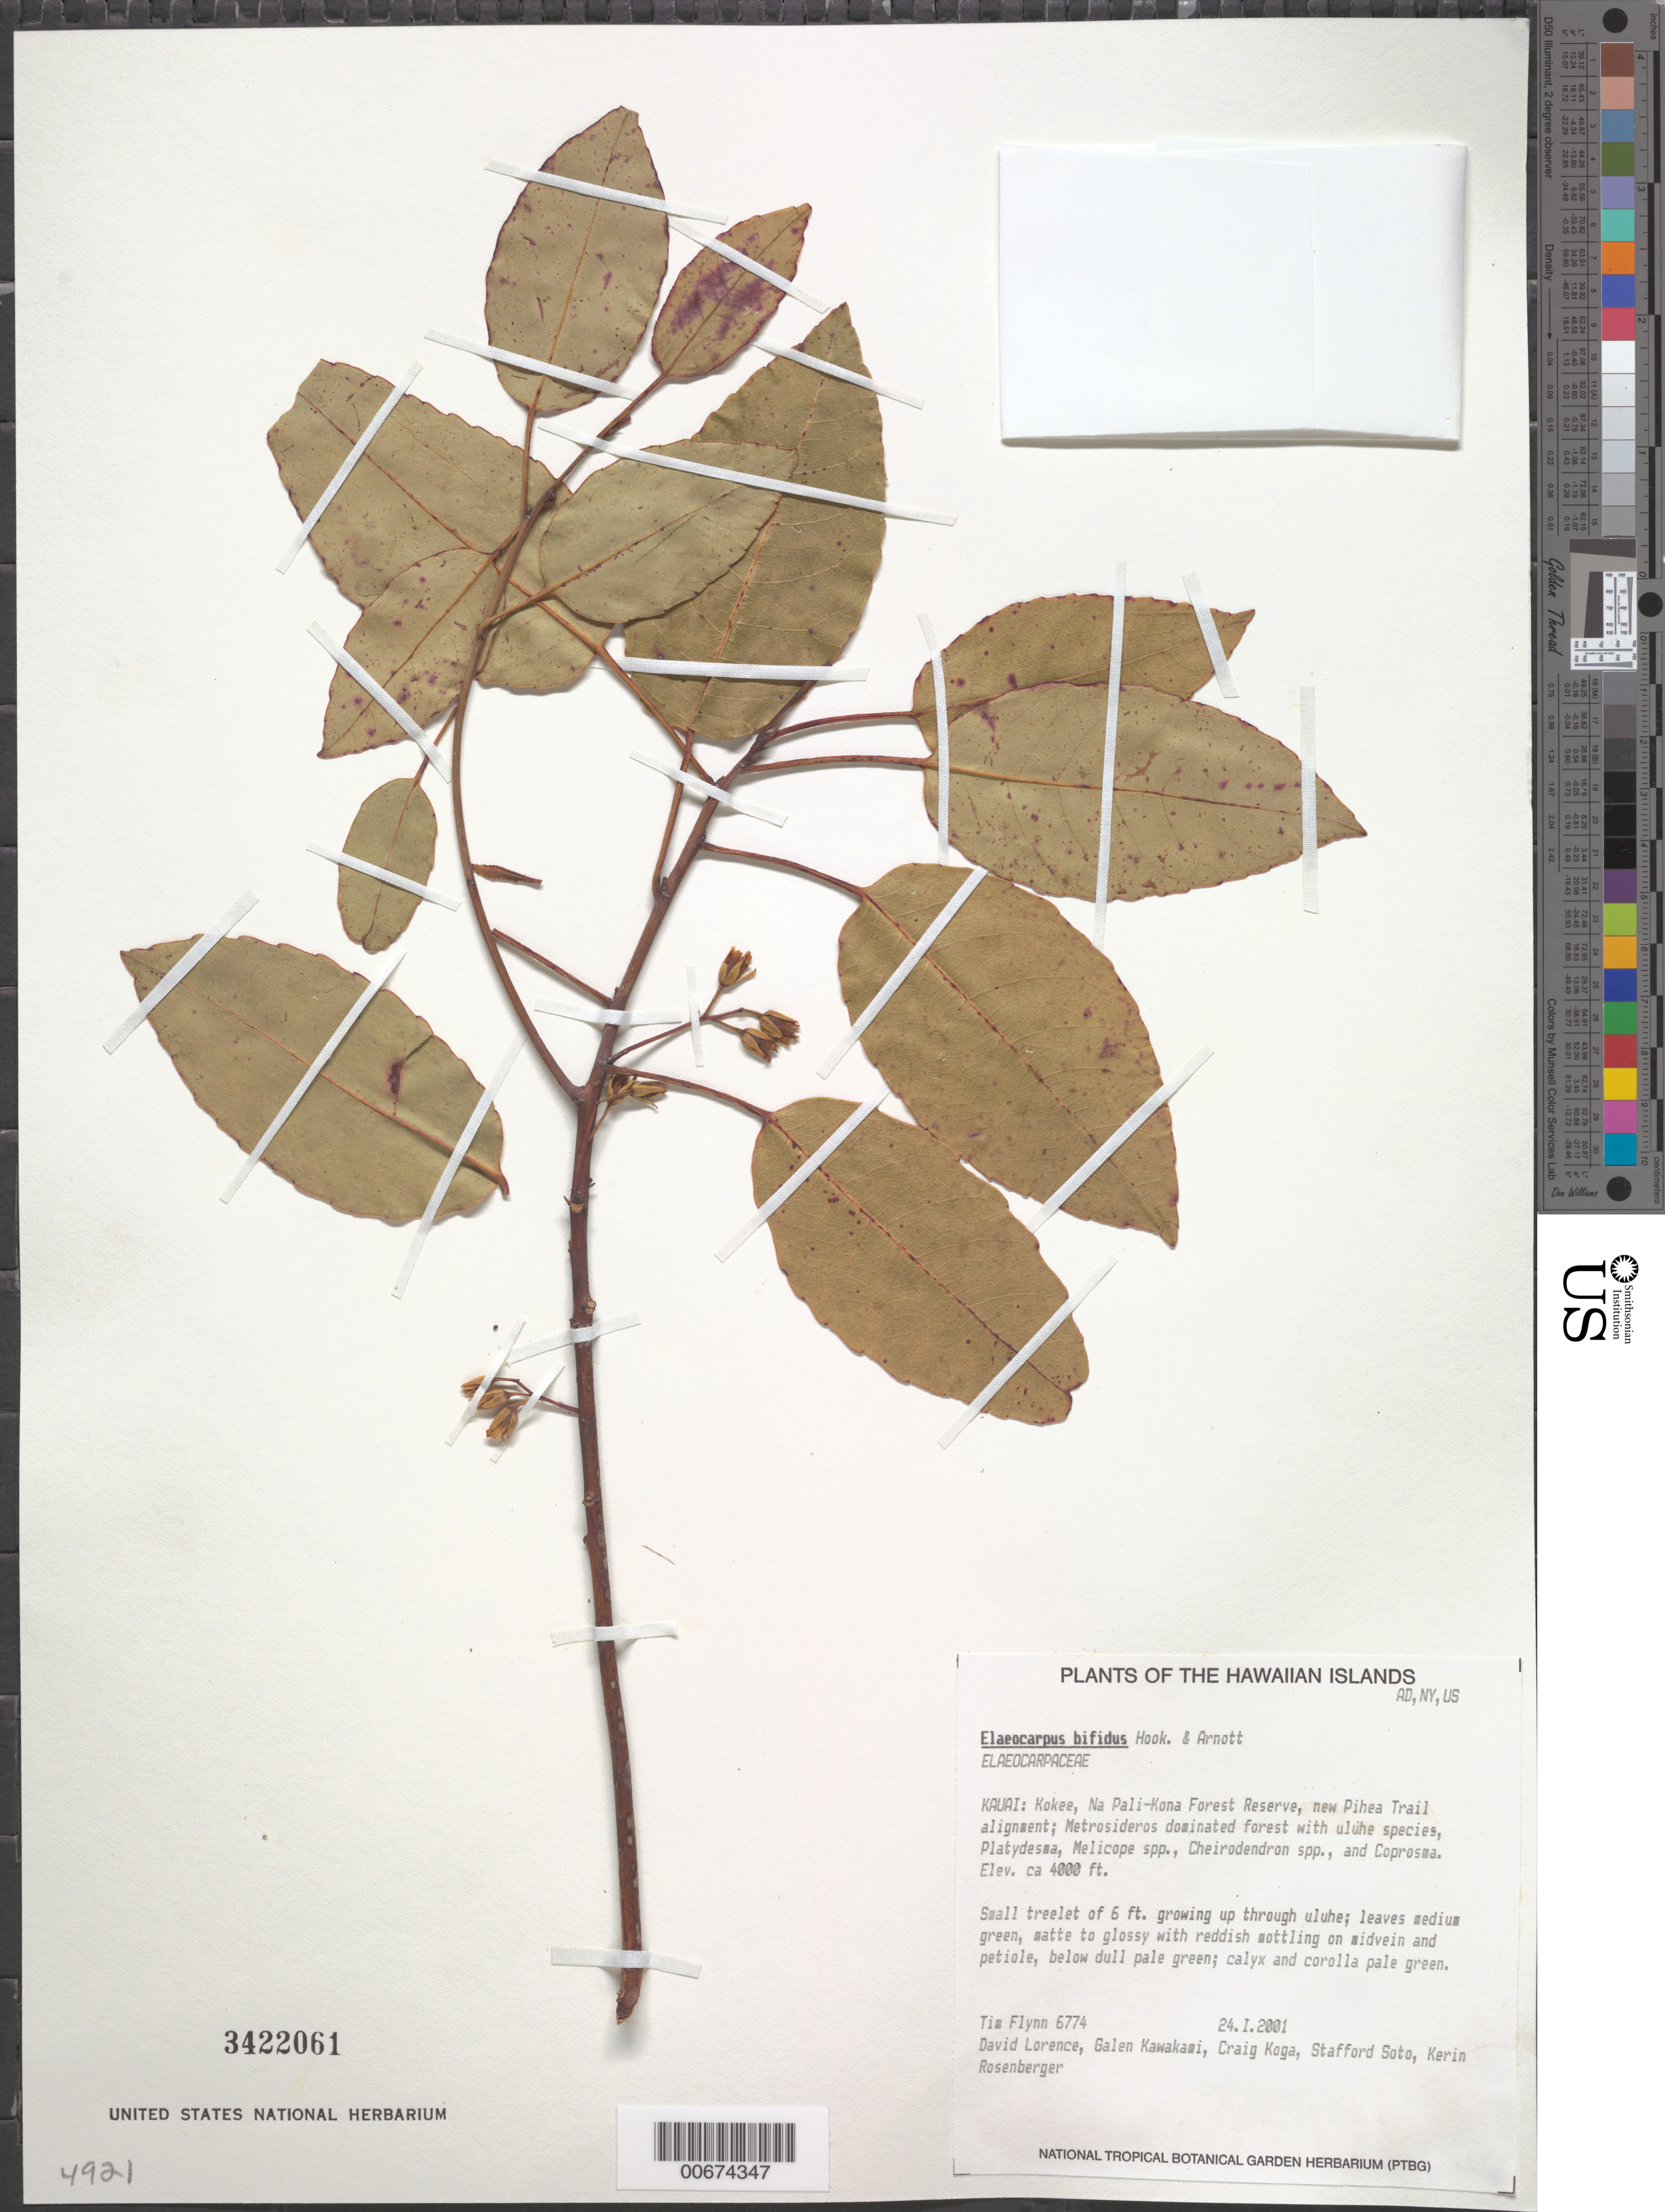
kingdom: Plantae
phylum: Tracheophyta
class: Magnoliopsida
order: Oxalidales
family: Elaeocarpaceae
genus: Elaeocarpus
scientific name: Elaeocarpus bifidus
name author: Hook. & Arn.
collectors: T. W. Flynn, D. Lorence, G. Kawakami, C. Koga, S. Soto & K. Rosenberger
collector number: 6774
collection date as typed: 24 Jan 2001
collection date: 2001-01-24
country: United States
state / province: Hawaii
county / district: Hawaii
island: Kaua'i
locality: Kokee, Na Pali-Kona Forest Reserve, new Pihea Trail alignment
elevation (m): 1219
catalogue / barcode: US 3422061